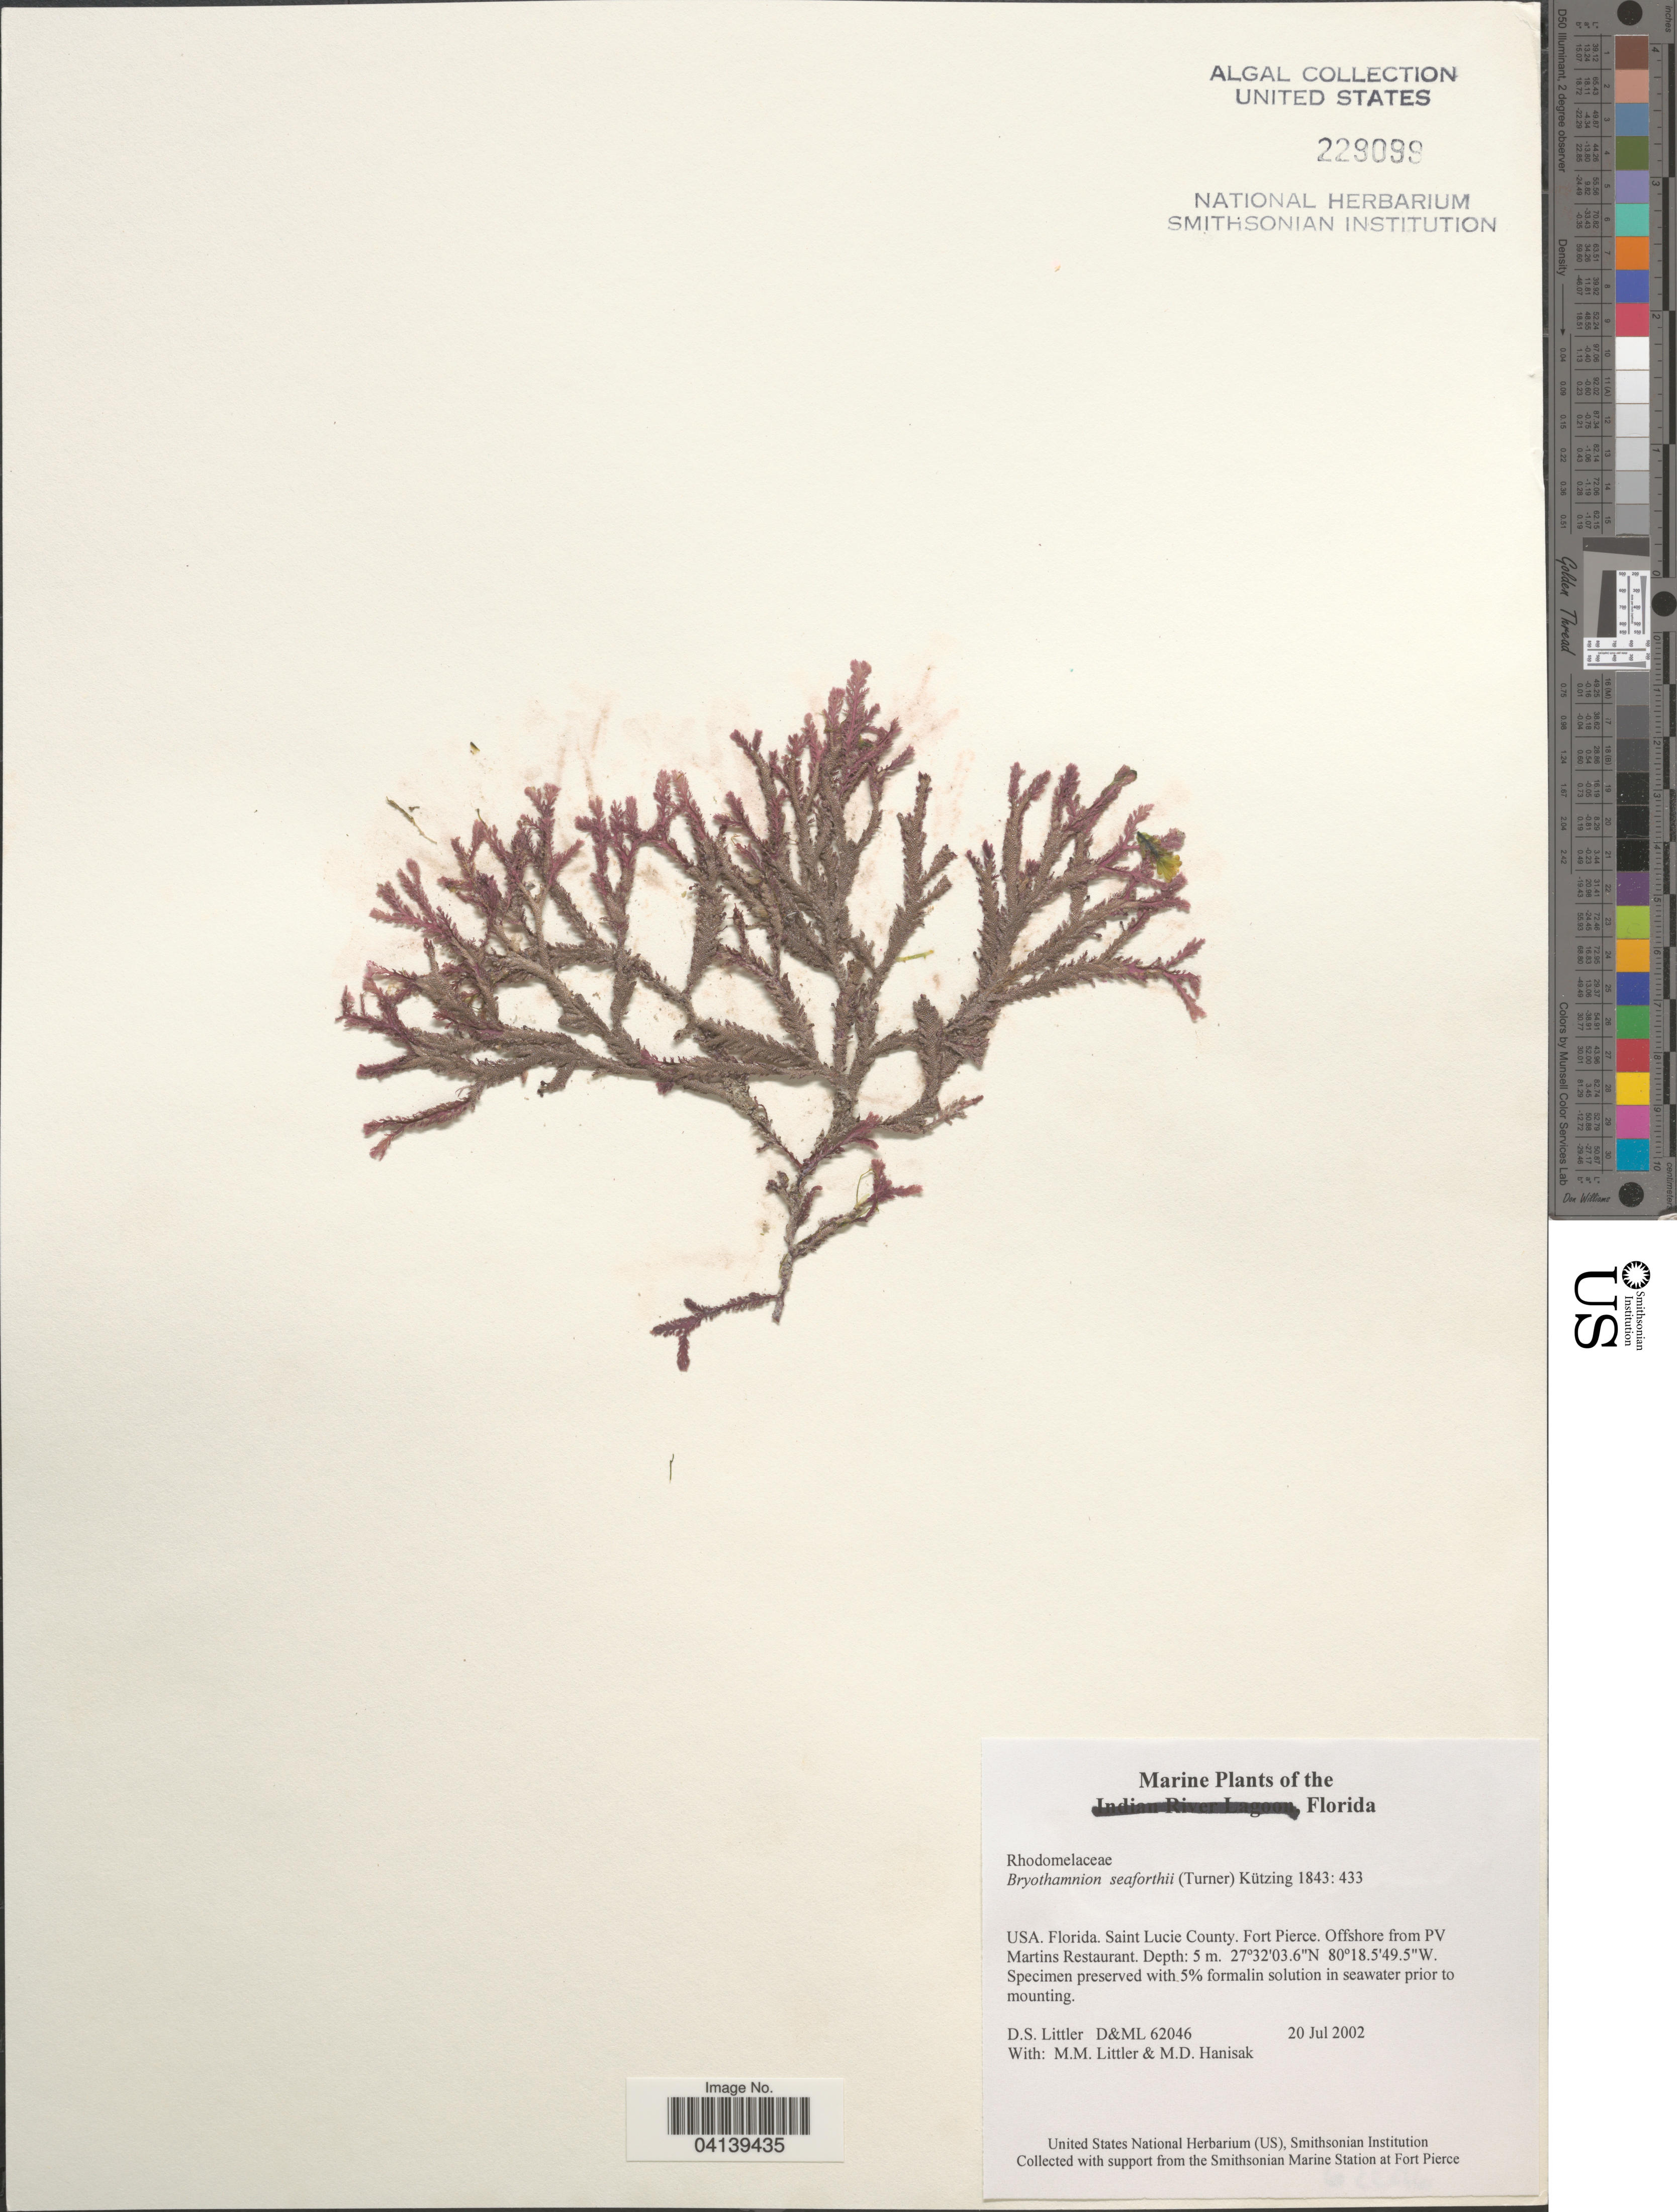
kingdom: Plantae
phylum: Rhodophyta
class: Florideophyceae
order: Ceramiales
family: Rhodomelaceae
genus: Bryothamnion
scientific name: Bryothamnion seaforthii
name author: (Turner) Kütz.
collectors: D. S. Littler & M. Hanisak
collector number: D&ML62046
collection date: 2002-07-20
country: United States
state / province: Florida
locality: Saint Lucie County. Fort Pierce. Offshore from PV Martins Restaurant.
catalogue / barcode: US 229099